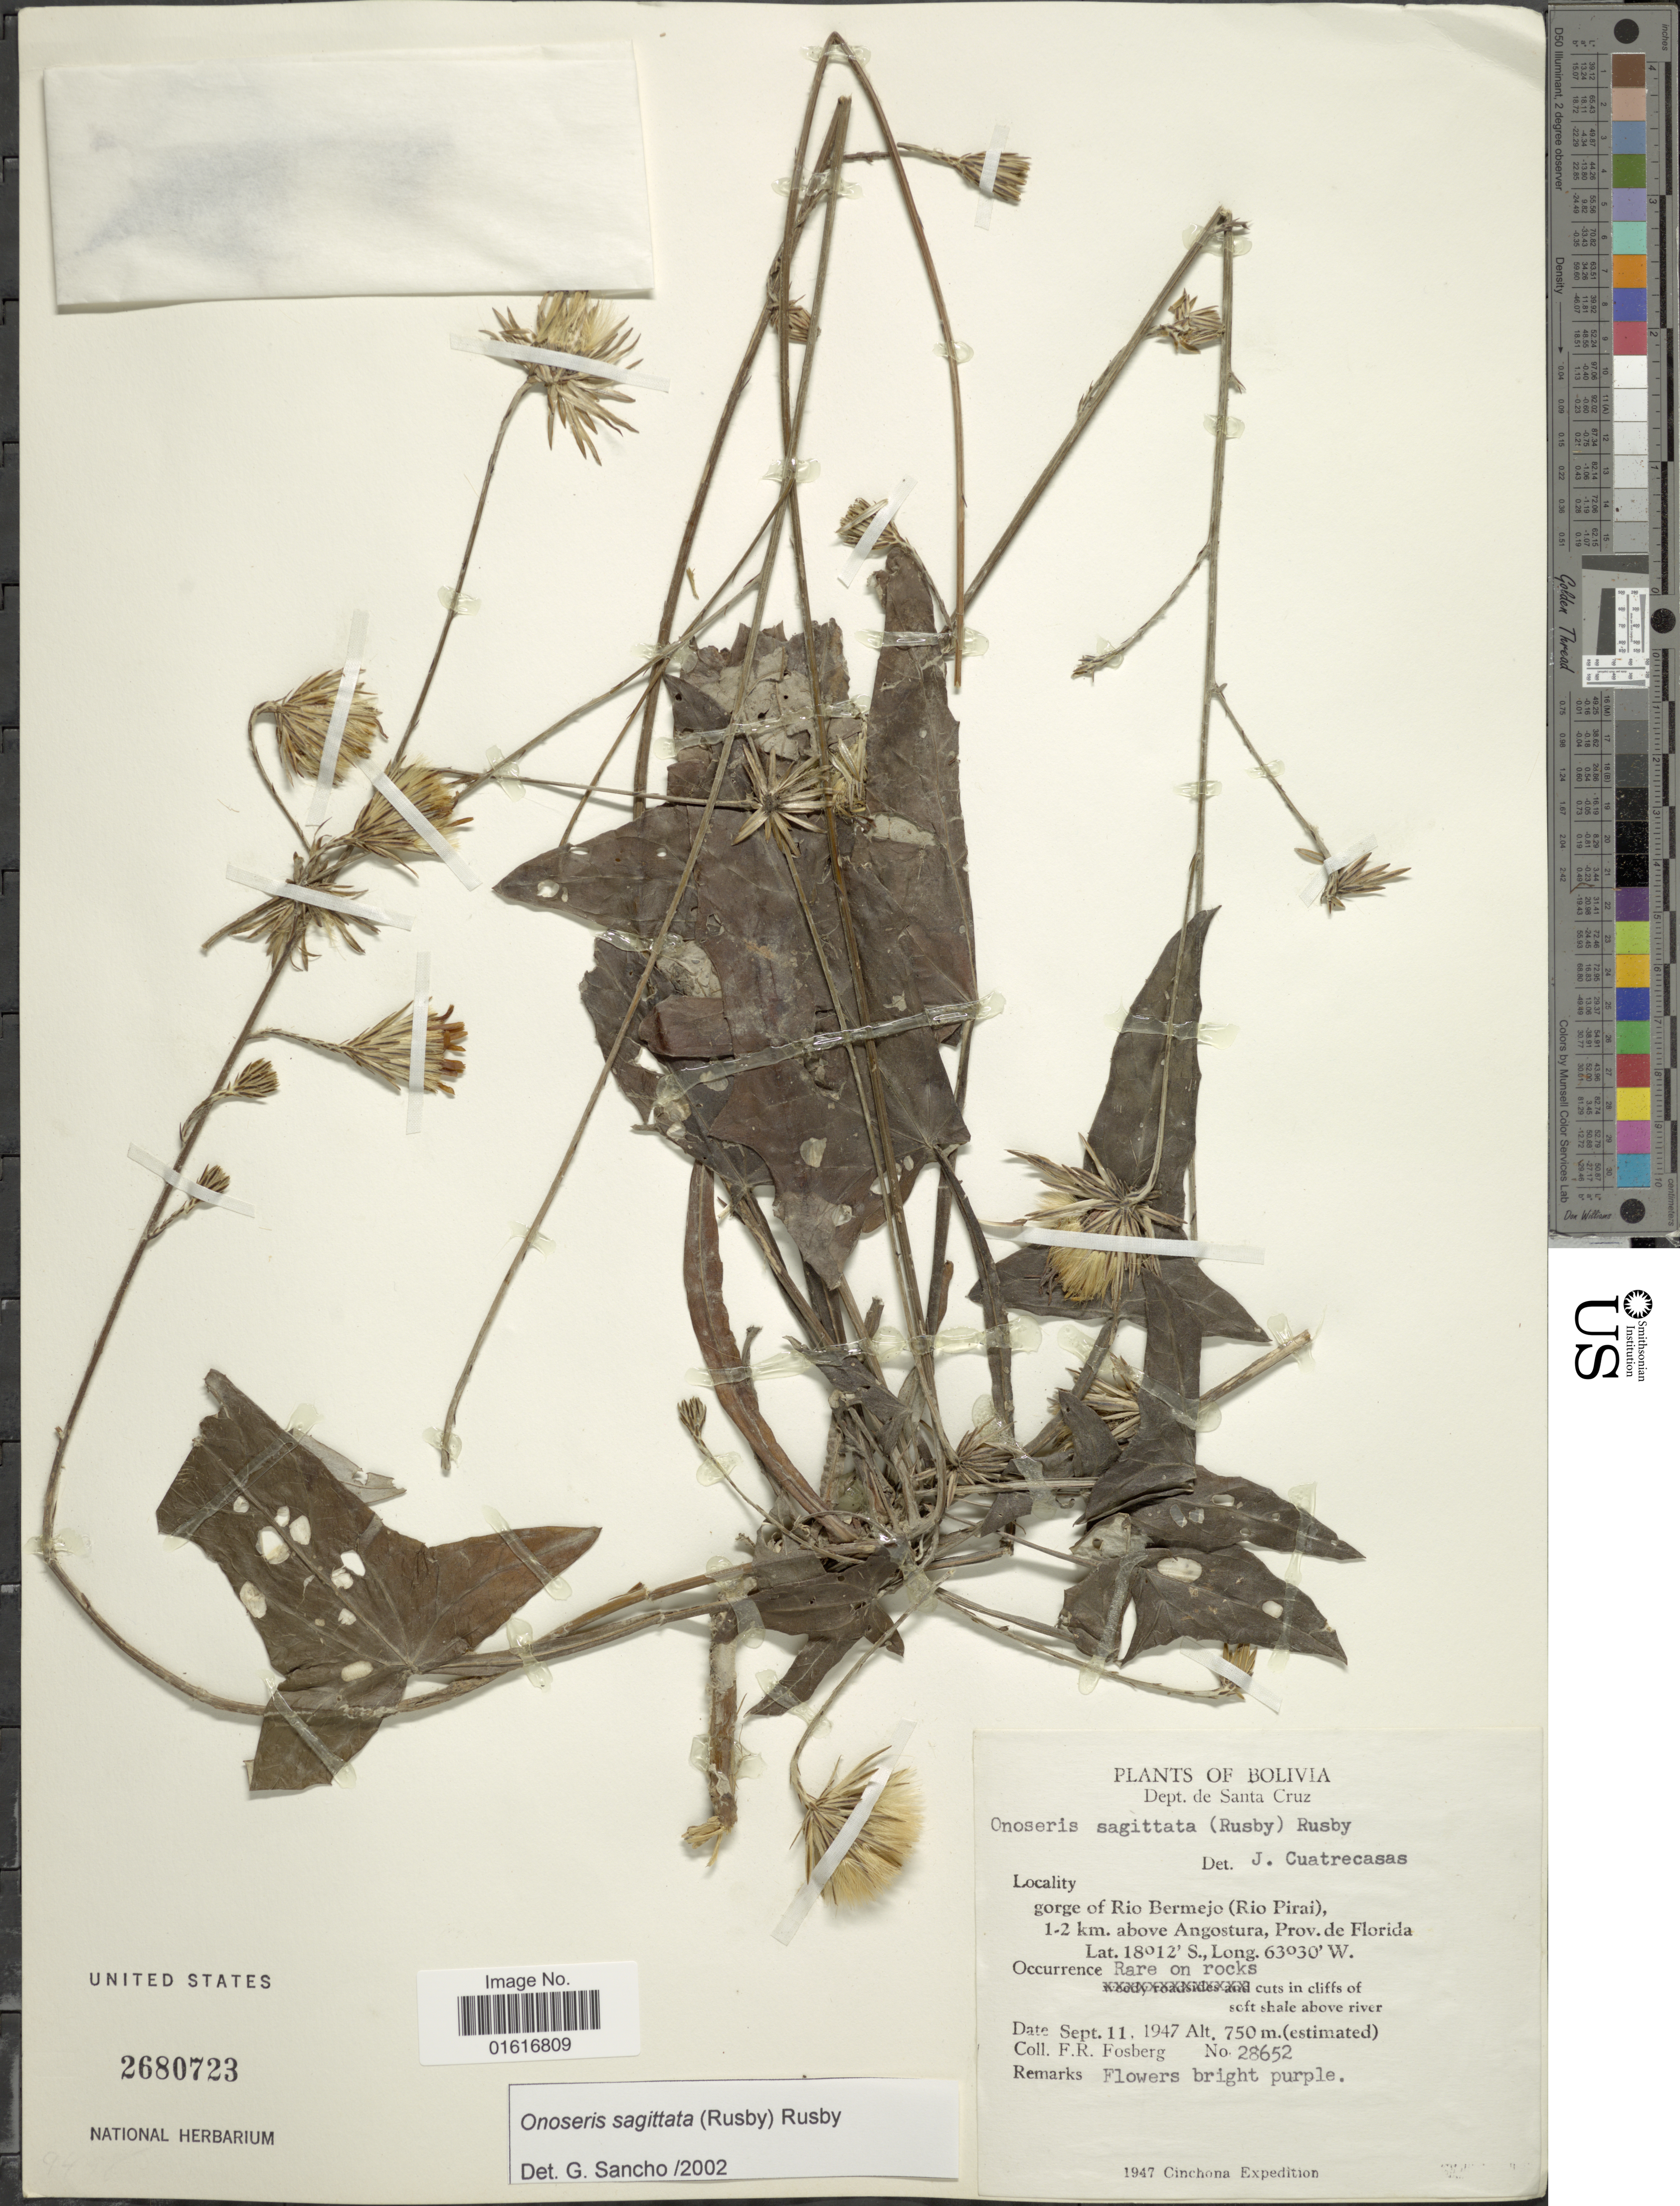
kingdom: Plantae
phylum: Tracheophyta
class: Magnoliopsida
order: Asterales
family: Asteraceae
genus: Onoseris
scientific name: Onoseris sagittata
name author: (Rusby) Rusby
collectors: F. R. Fosberg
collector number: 28652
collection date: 1947-09-11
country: Bolivia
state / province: Santa Cruz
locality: Gorge of Rio Bermejo (Rio Pirai) 1-2 km above Angostura, Prov. De Florida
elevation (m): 750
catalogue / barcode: US 2680723